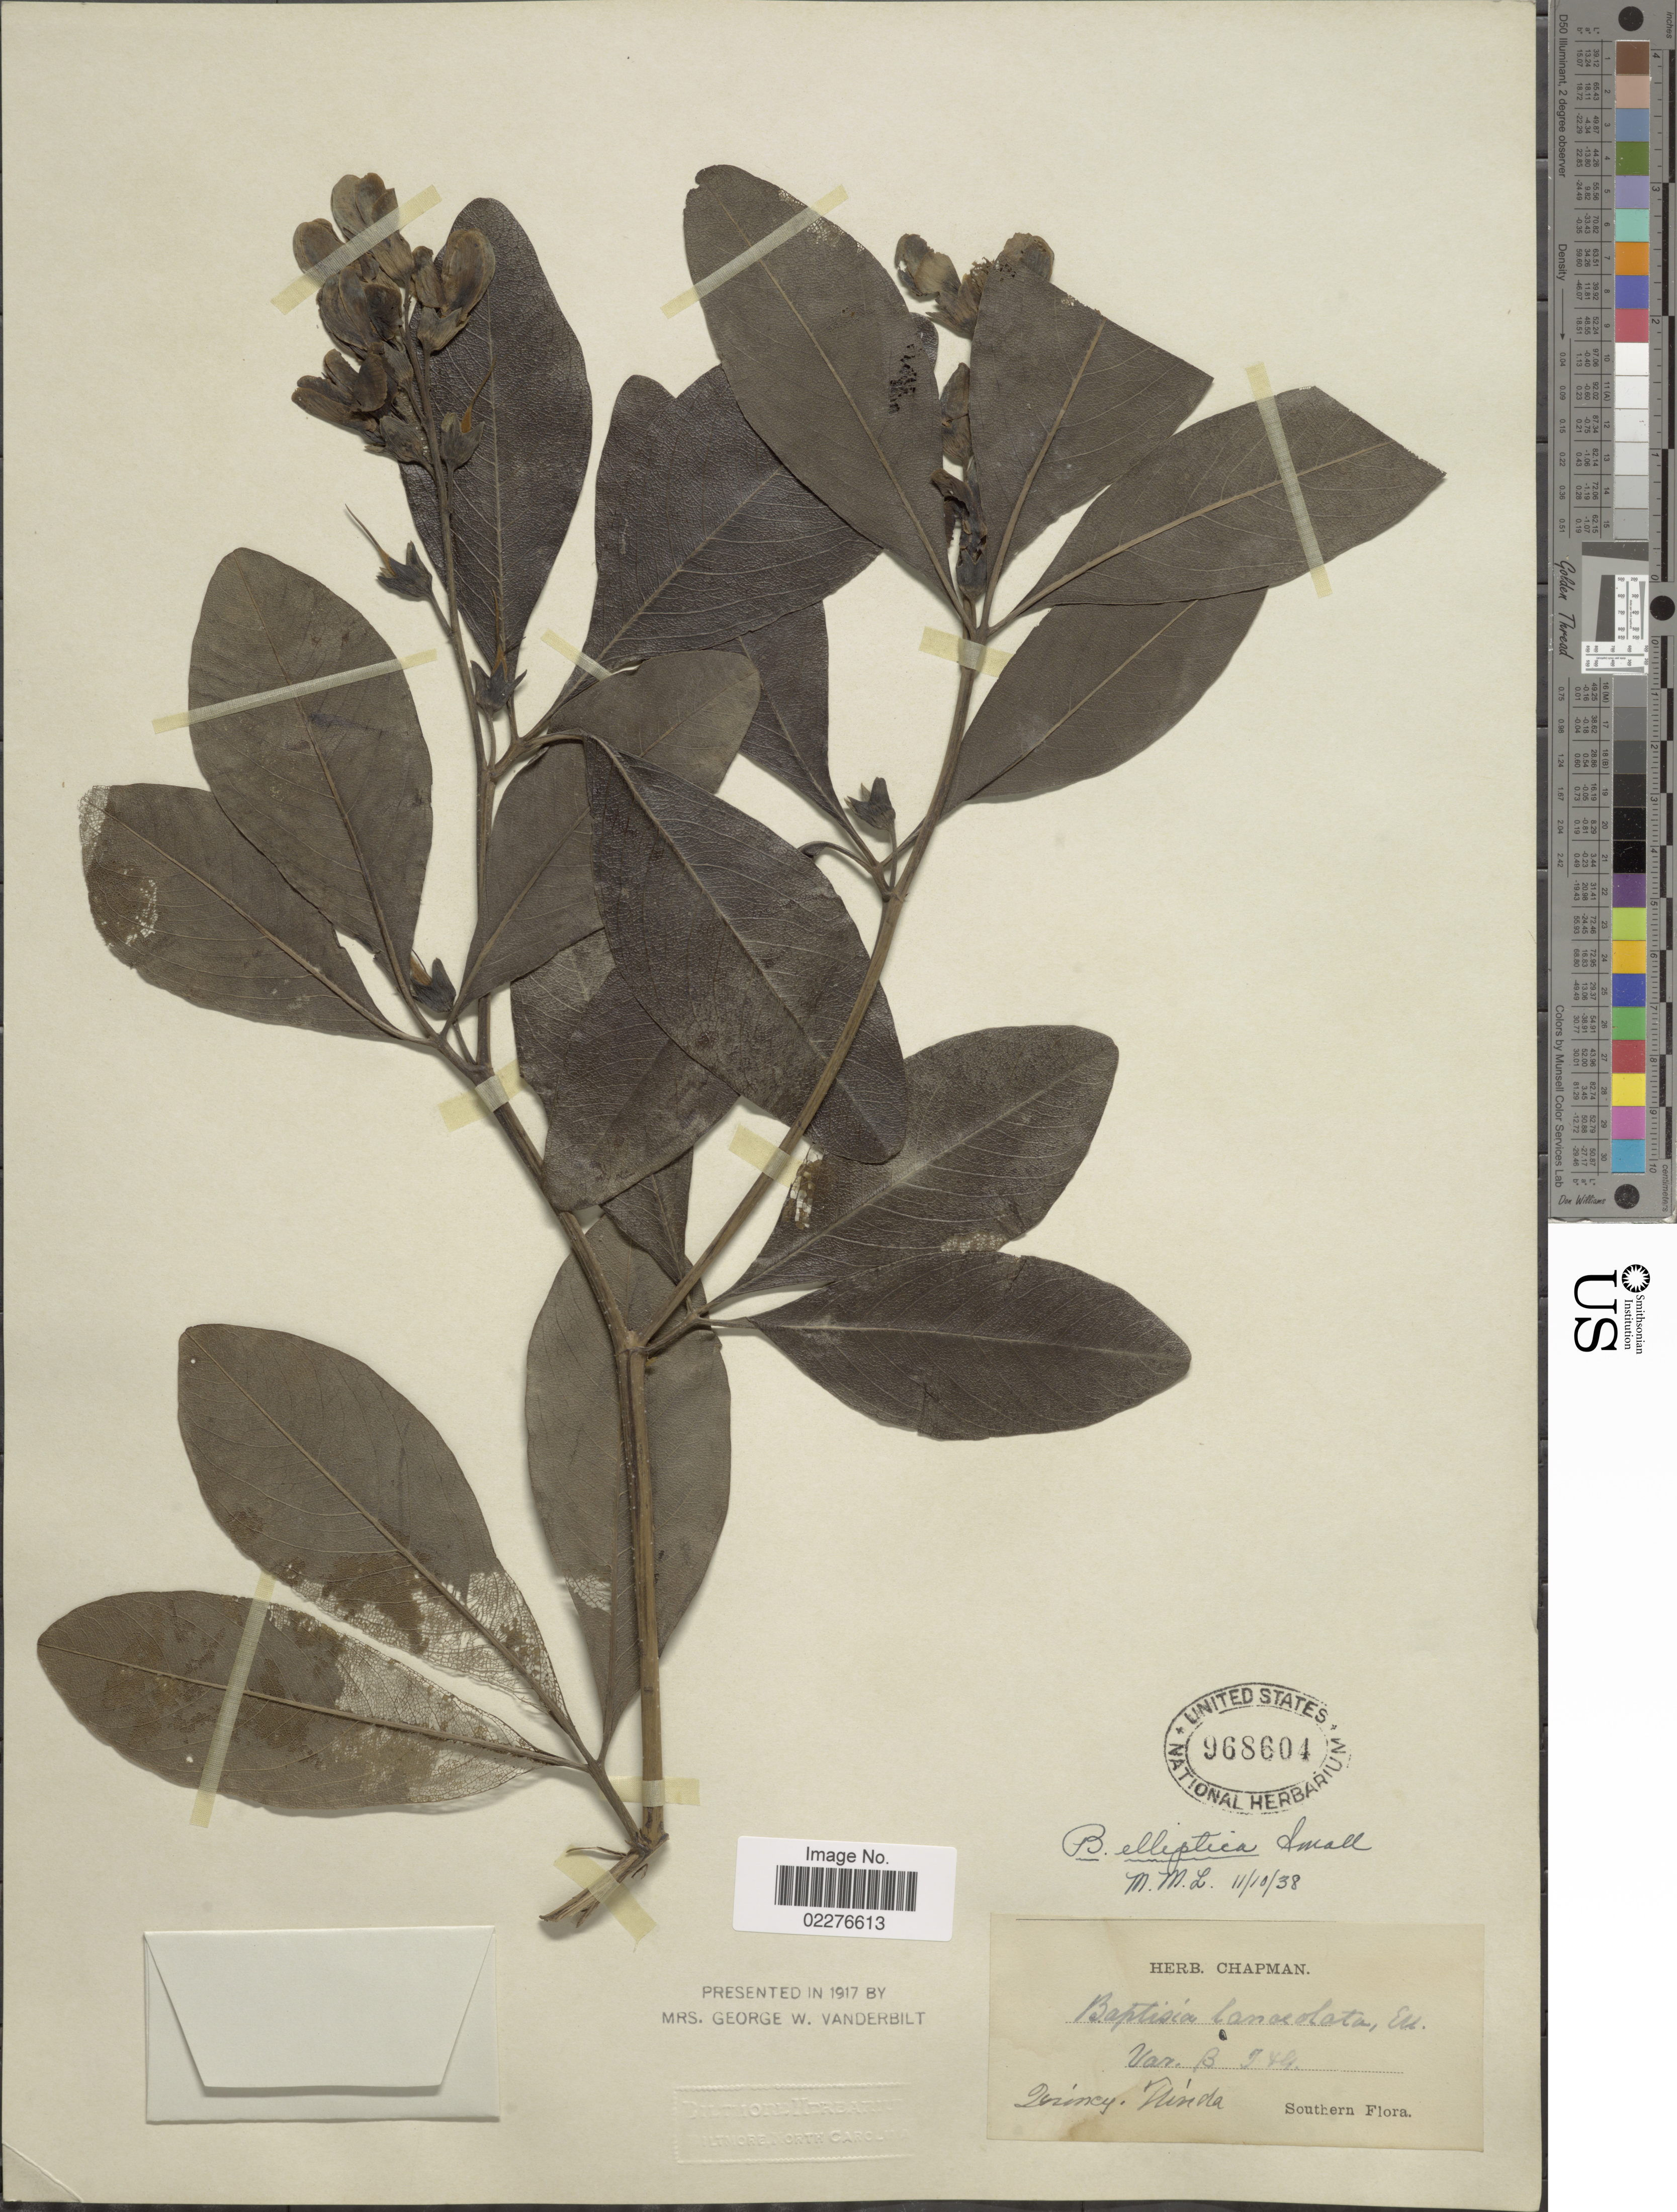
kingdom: Plantae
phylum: Tracheophyta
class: Magnoliopsida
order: Fabales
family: Fabaceae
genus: Baptisia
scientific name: Baptisia fragilis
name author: Larisey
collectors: ex herb. Chapman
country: United States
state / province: Florida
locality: Quincy.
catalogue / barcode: US 968604